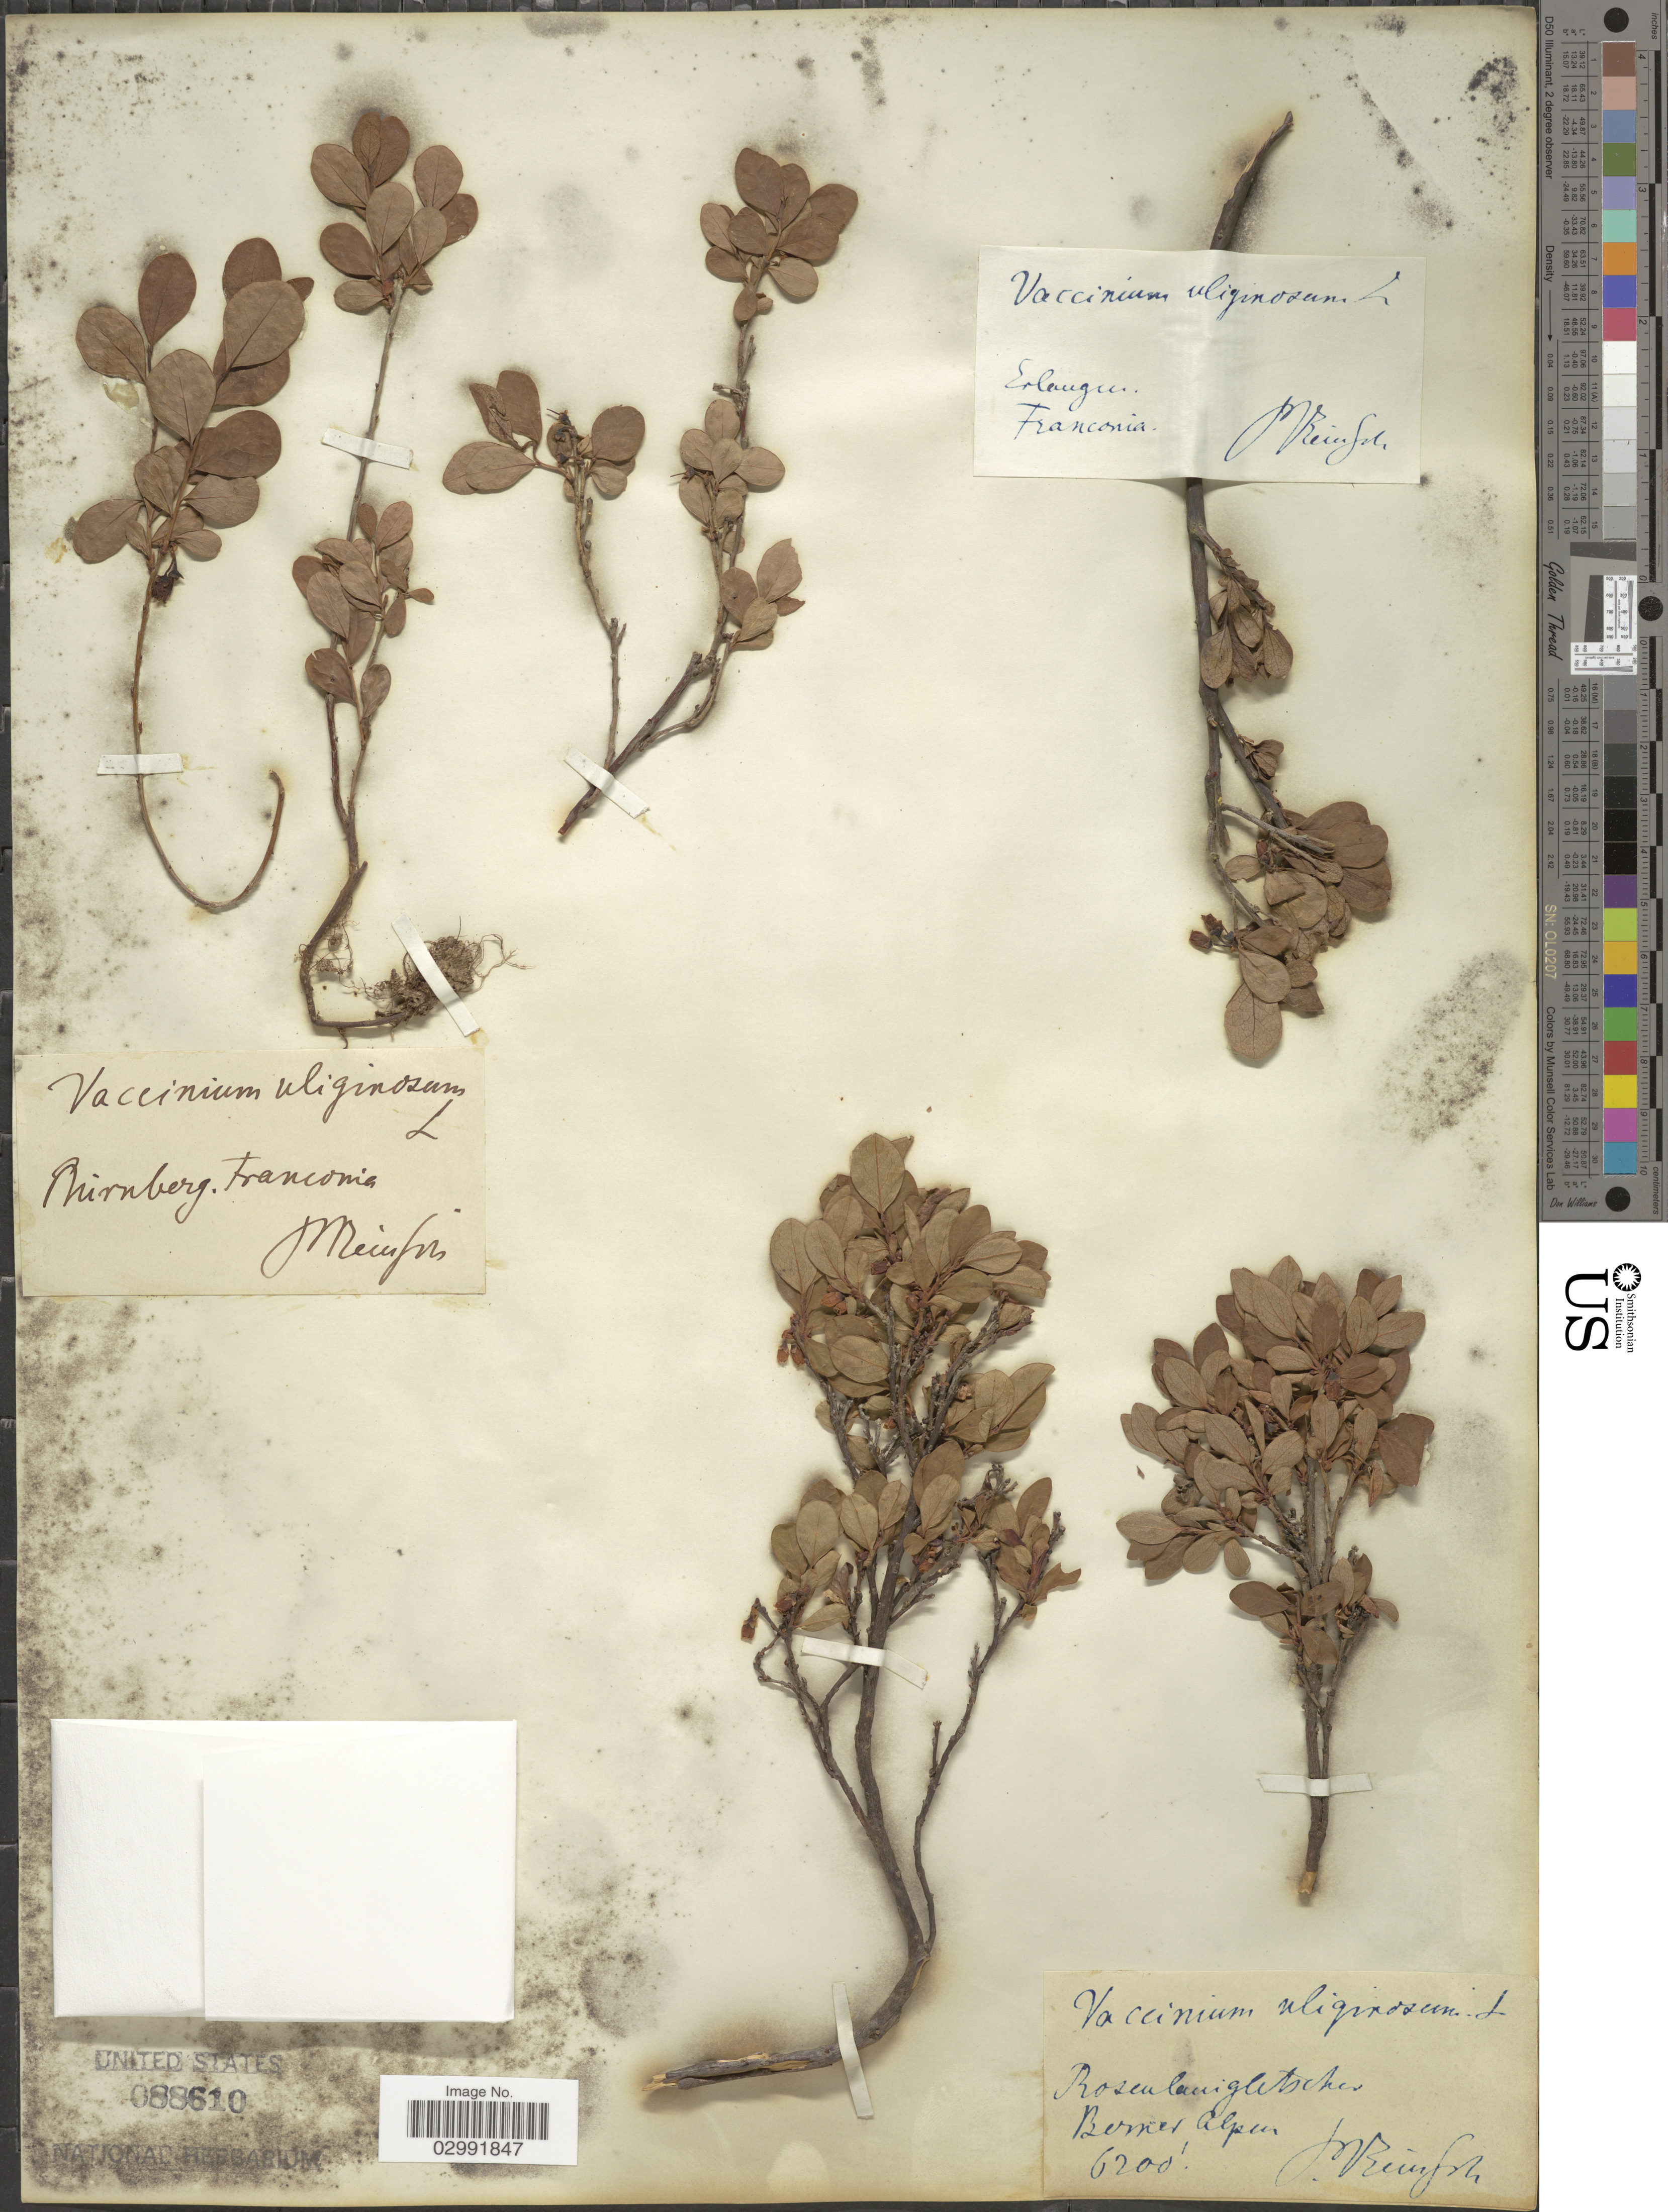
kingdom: Plantae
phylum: Tracheophyta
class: Magnoliopsida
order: Ericales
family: Ericaceae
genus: Vaccinium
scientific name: Vaccinium uliginosum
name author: L.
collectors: M. Reinsch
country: Germany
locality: Nirnberg. Franconia.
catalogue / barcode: US 88610-2